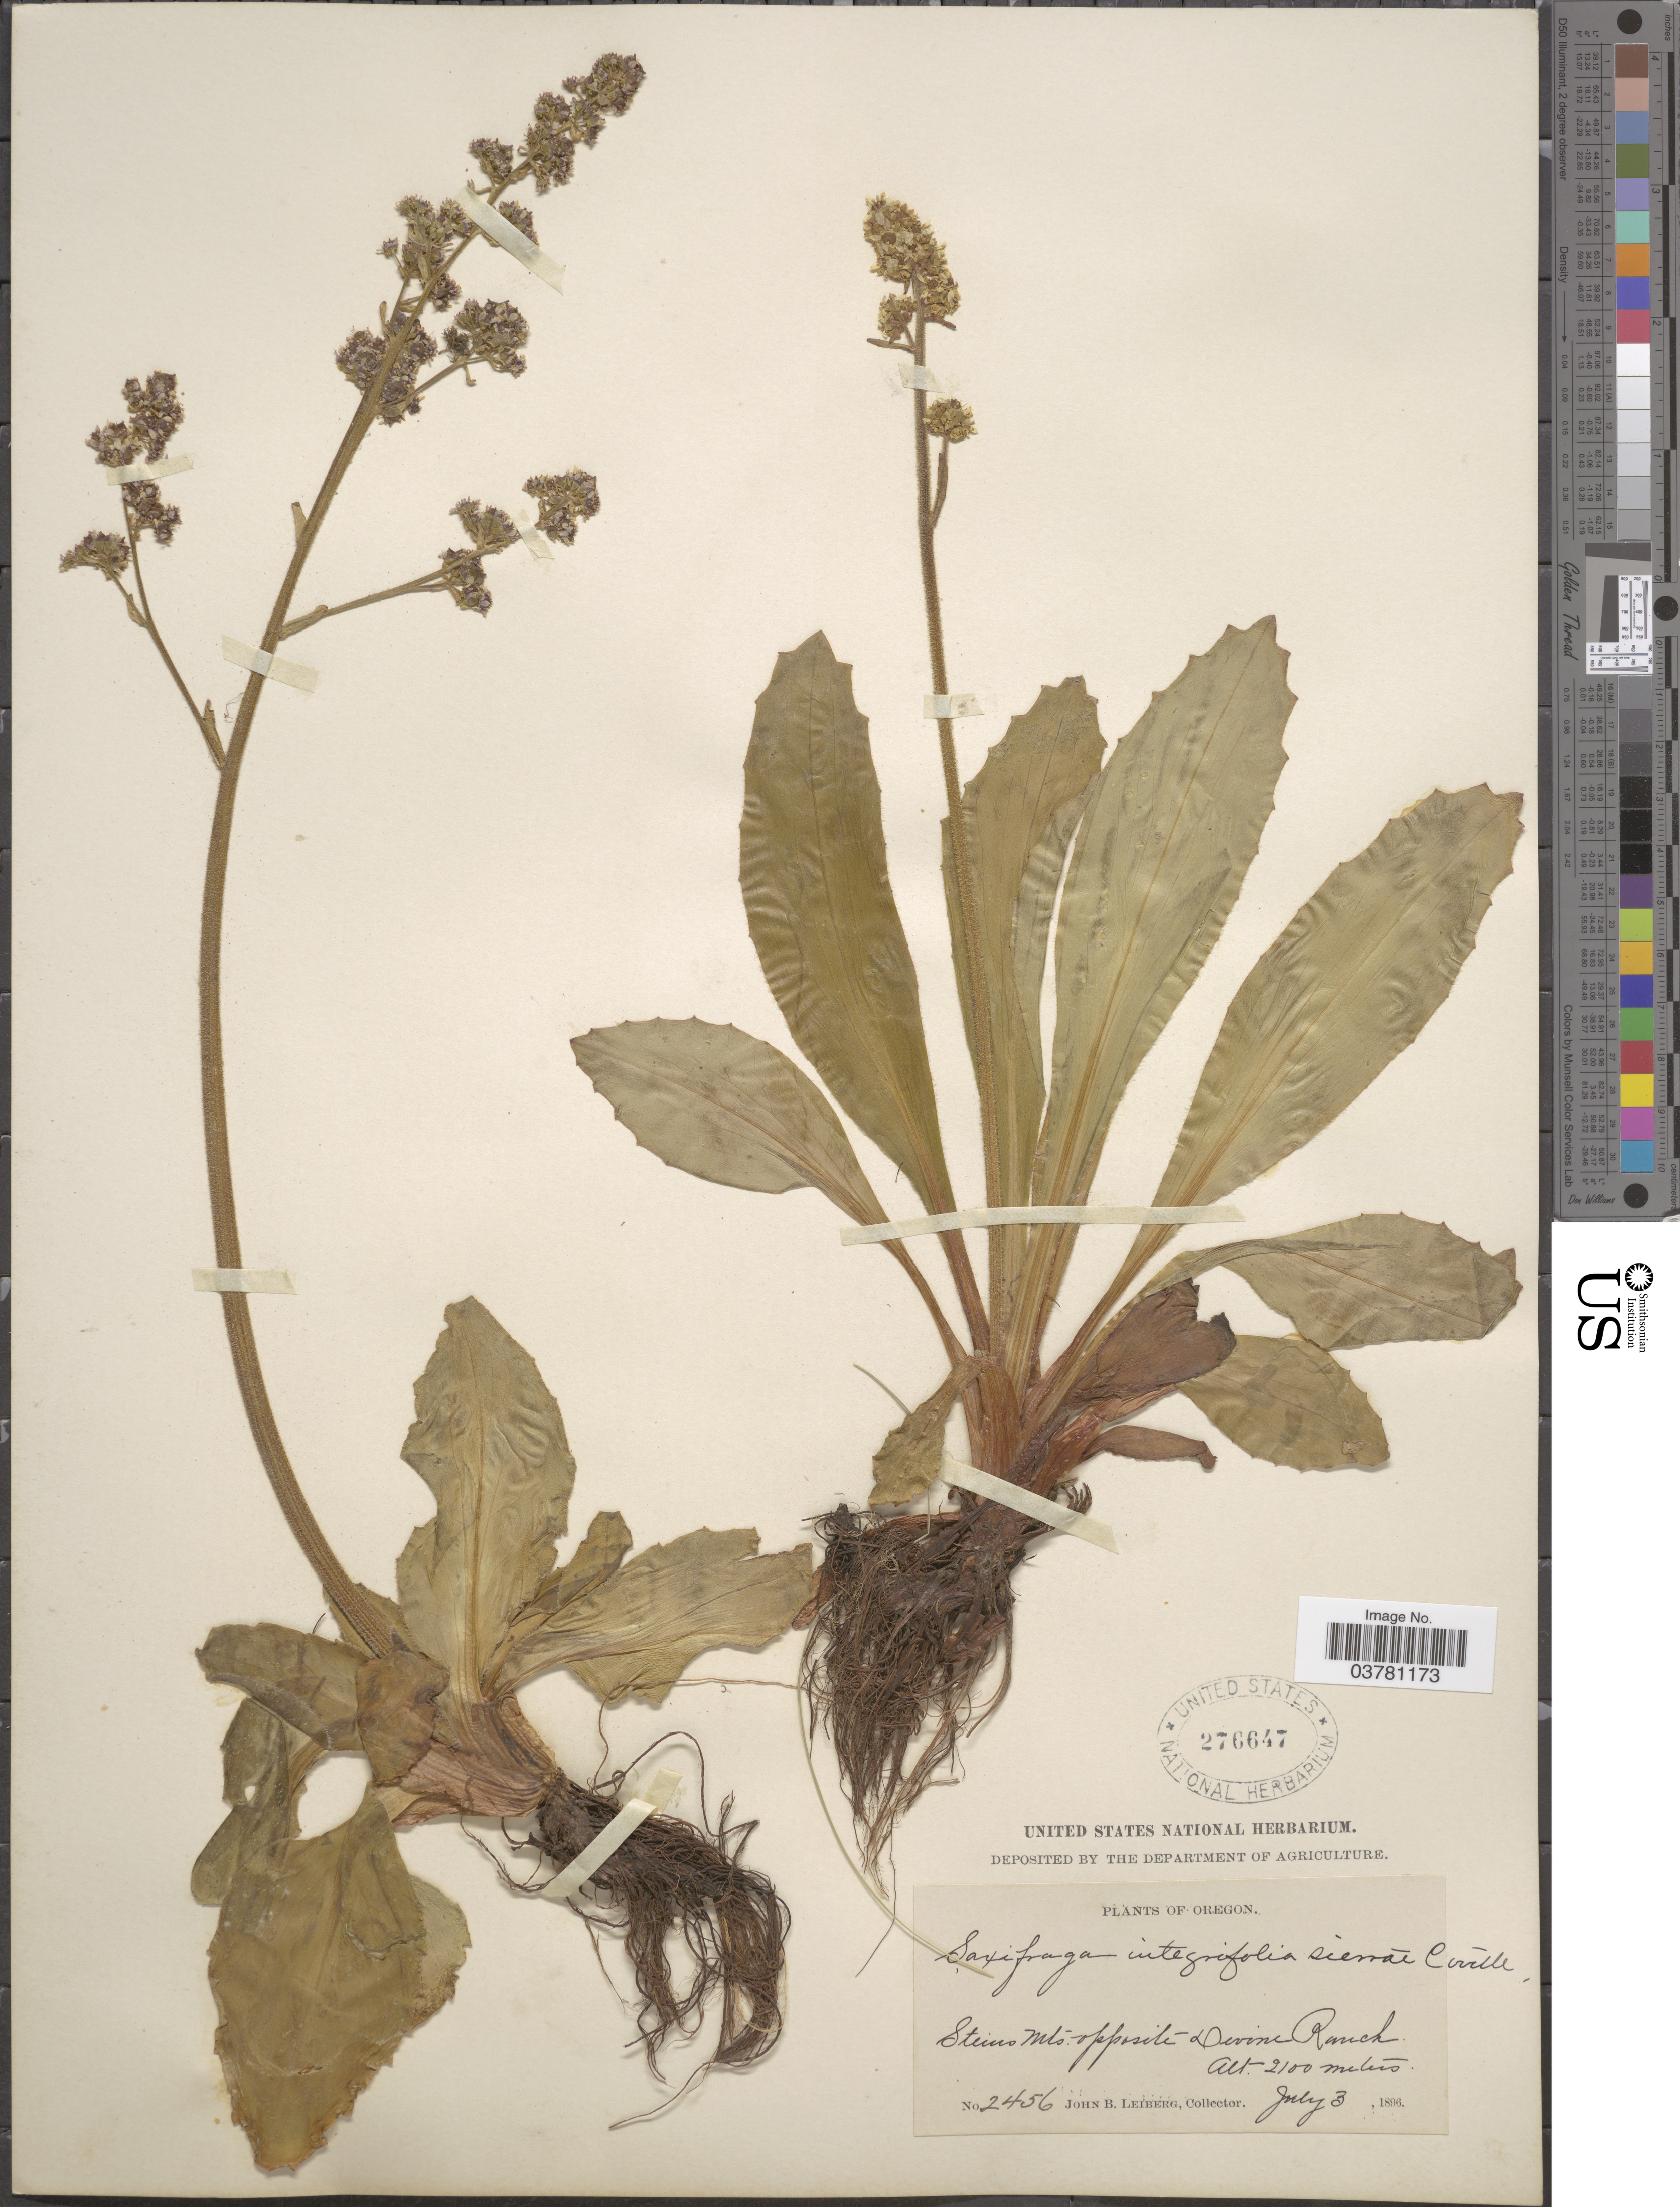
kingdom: Plantae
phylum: Tracheophyta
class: Magnoliopsida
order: Saxifragales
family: Saxifragaceae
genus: Micranthes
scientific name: Micranthes oregana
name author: (Howell) Small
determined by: Chambers, K.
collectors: J. B. Leiberg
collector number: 2456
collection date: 1896-07-03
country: United States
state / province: Oregon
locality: Steins Mts. opposite Devine Ranch.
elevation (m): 2100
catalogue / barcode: US 276647